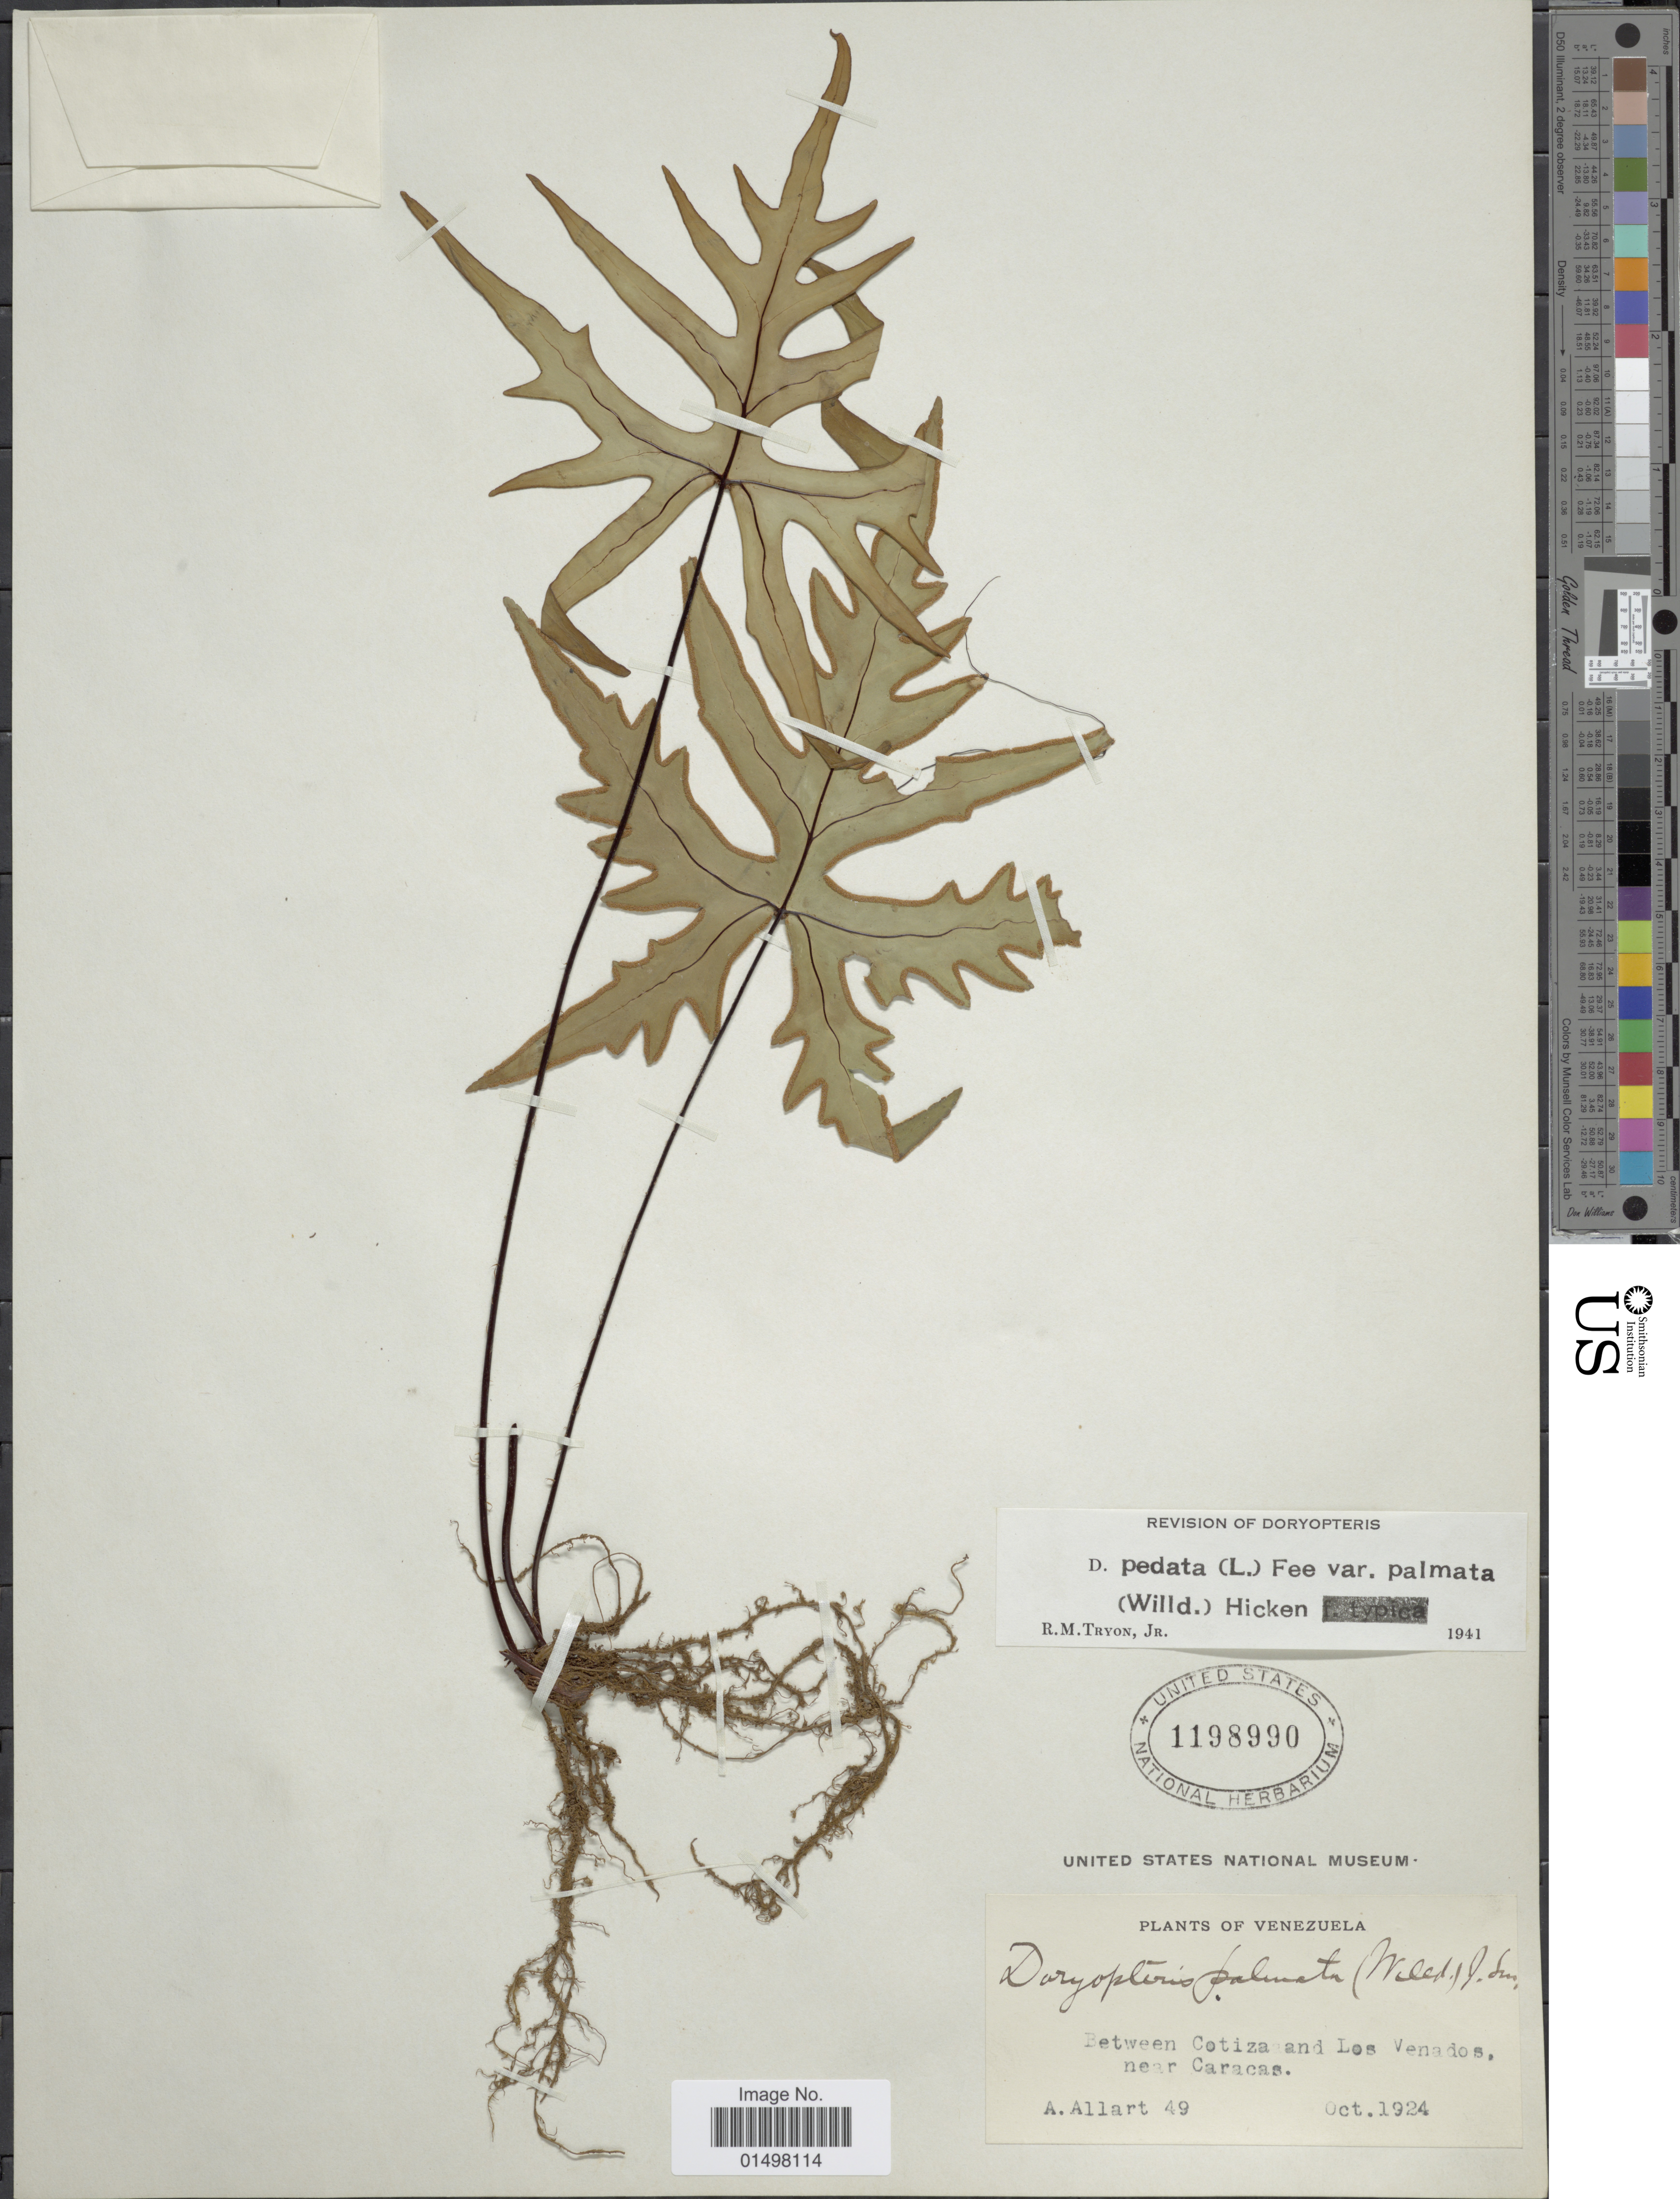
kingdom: Plantae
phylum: Tracheophyta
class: Polypodiopsida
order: Polypodiales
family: Pteridaceae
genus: Doryopteris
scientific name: Doryopteris pedata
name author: (L.) Fée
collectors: A. Allart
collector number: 49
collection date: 1924-10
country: Venezuela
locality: Between Cotiza and Los Venados, near Caracas.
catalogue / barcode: US 1198990